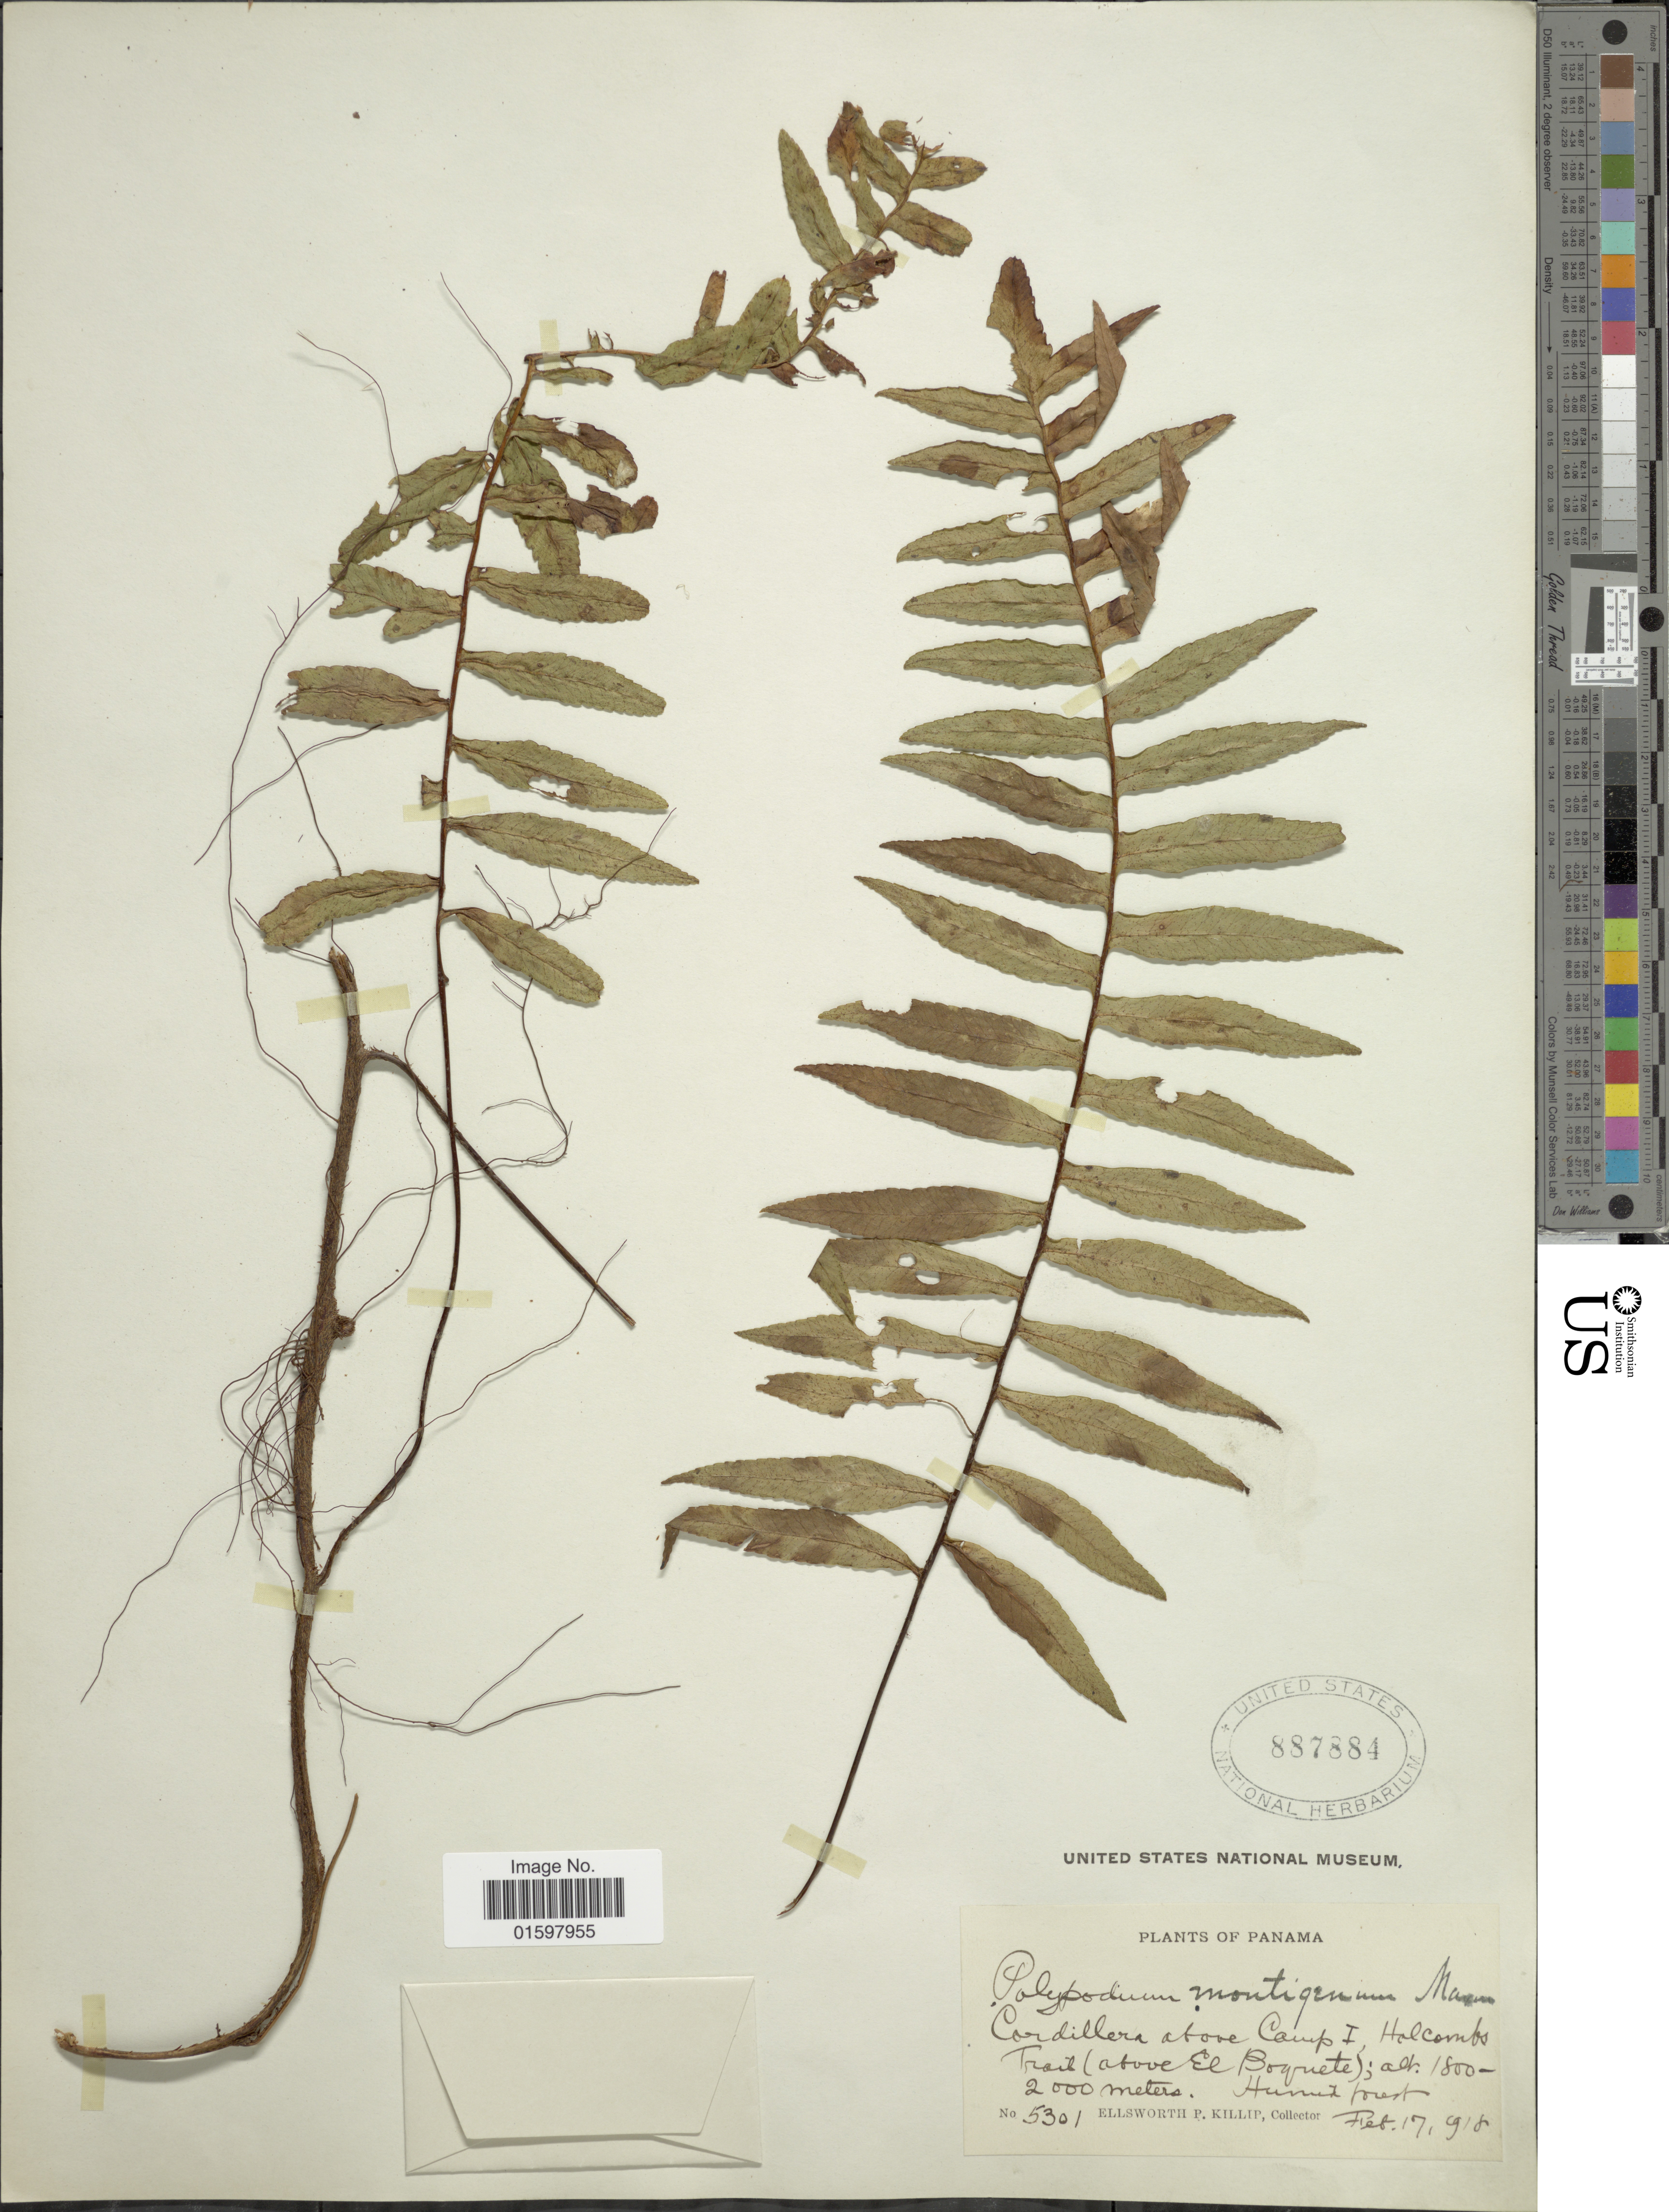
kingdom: Plantae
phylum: Tracheophyta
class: Polypodiopsida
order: Polypodiales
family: Polypodiaceae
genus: Pleopeltis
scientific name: Pleopeltis montigena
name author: (Maxon) A.R. Sm. & Tejero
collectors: E. P. Killip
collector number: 5301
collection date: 1918-02-17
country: Panama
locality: Cordillera above Camp Im Holcombs Trail (above El Boquete)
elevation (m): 1800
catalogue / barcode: US 887884